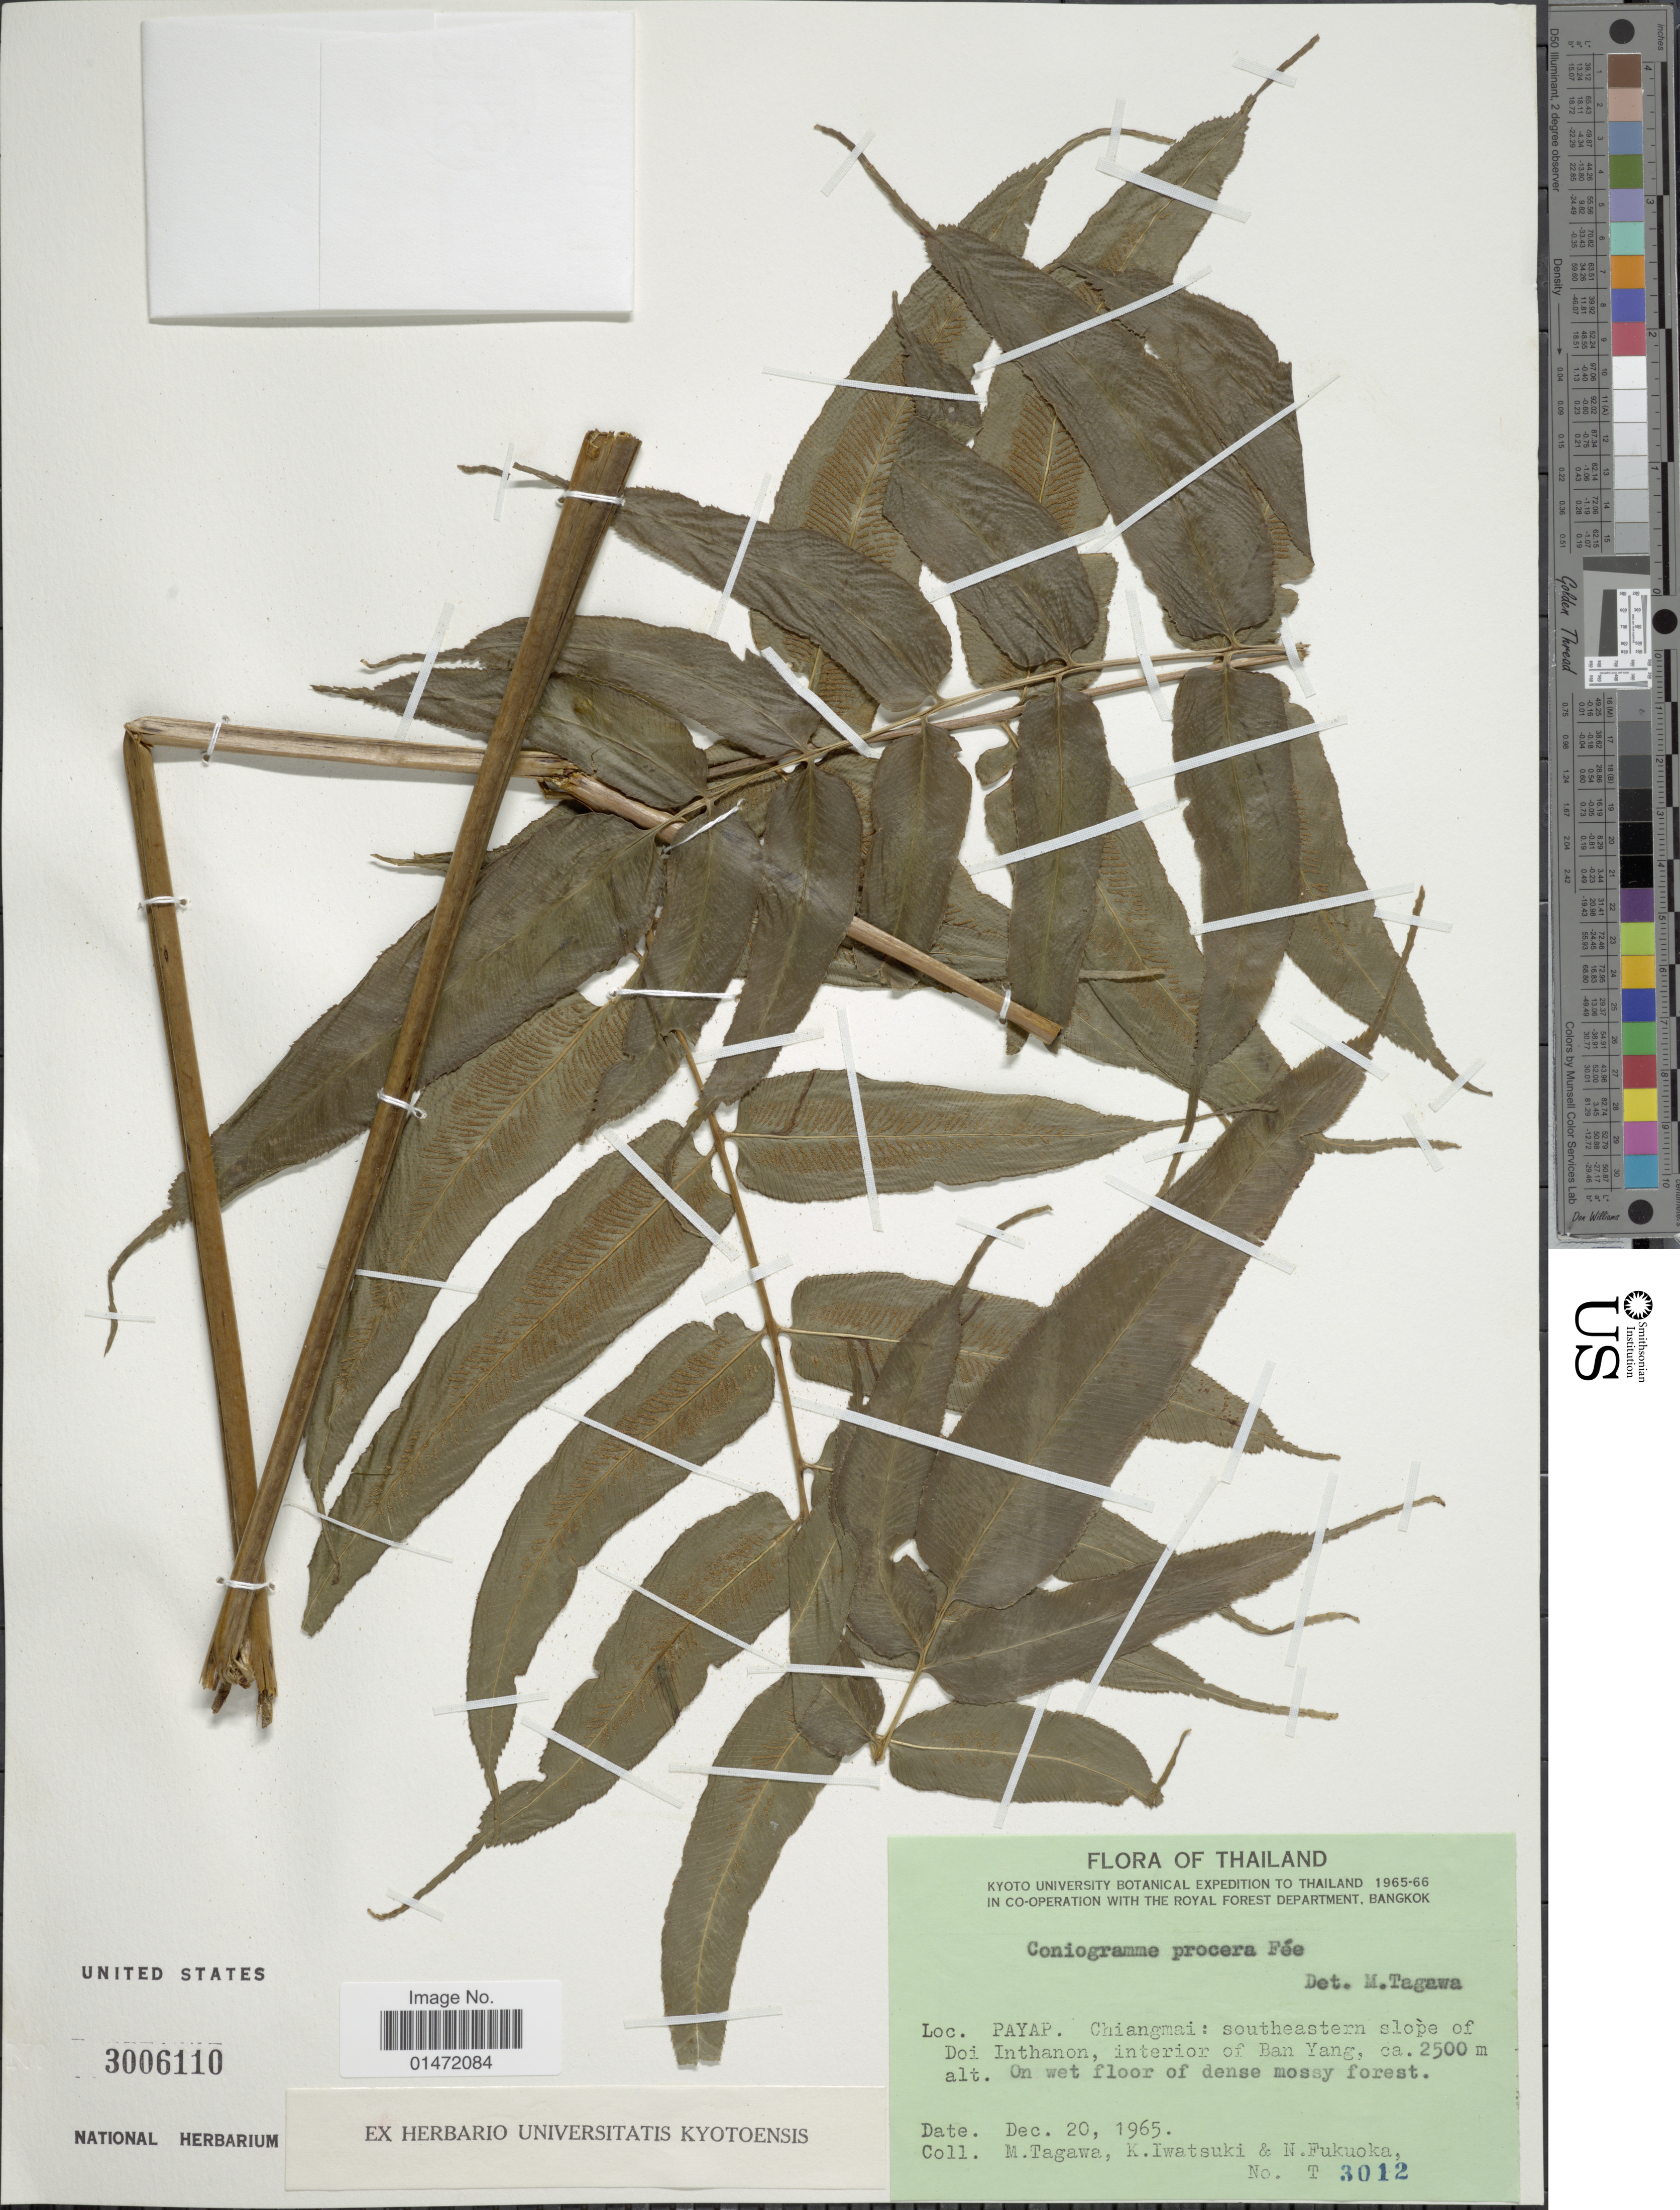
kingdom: Plantae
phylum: Tracheophyta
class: Polypodiopsida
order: Polypodiales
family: Pteridaceae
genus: Coniogramme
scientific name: Coniogramme procera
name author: (Wall.) Fée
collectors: M. Tagawa, K. Iwatsuki & N. Fukuoka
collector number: T 3012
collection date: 1965-12-20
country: Thailand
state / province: Chiang Mai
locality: Payap: southeastern slope of Doi Inthanon, interior of Ban Yang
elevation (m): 2500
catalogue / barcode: US 3006110